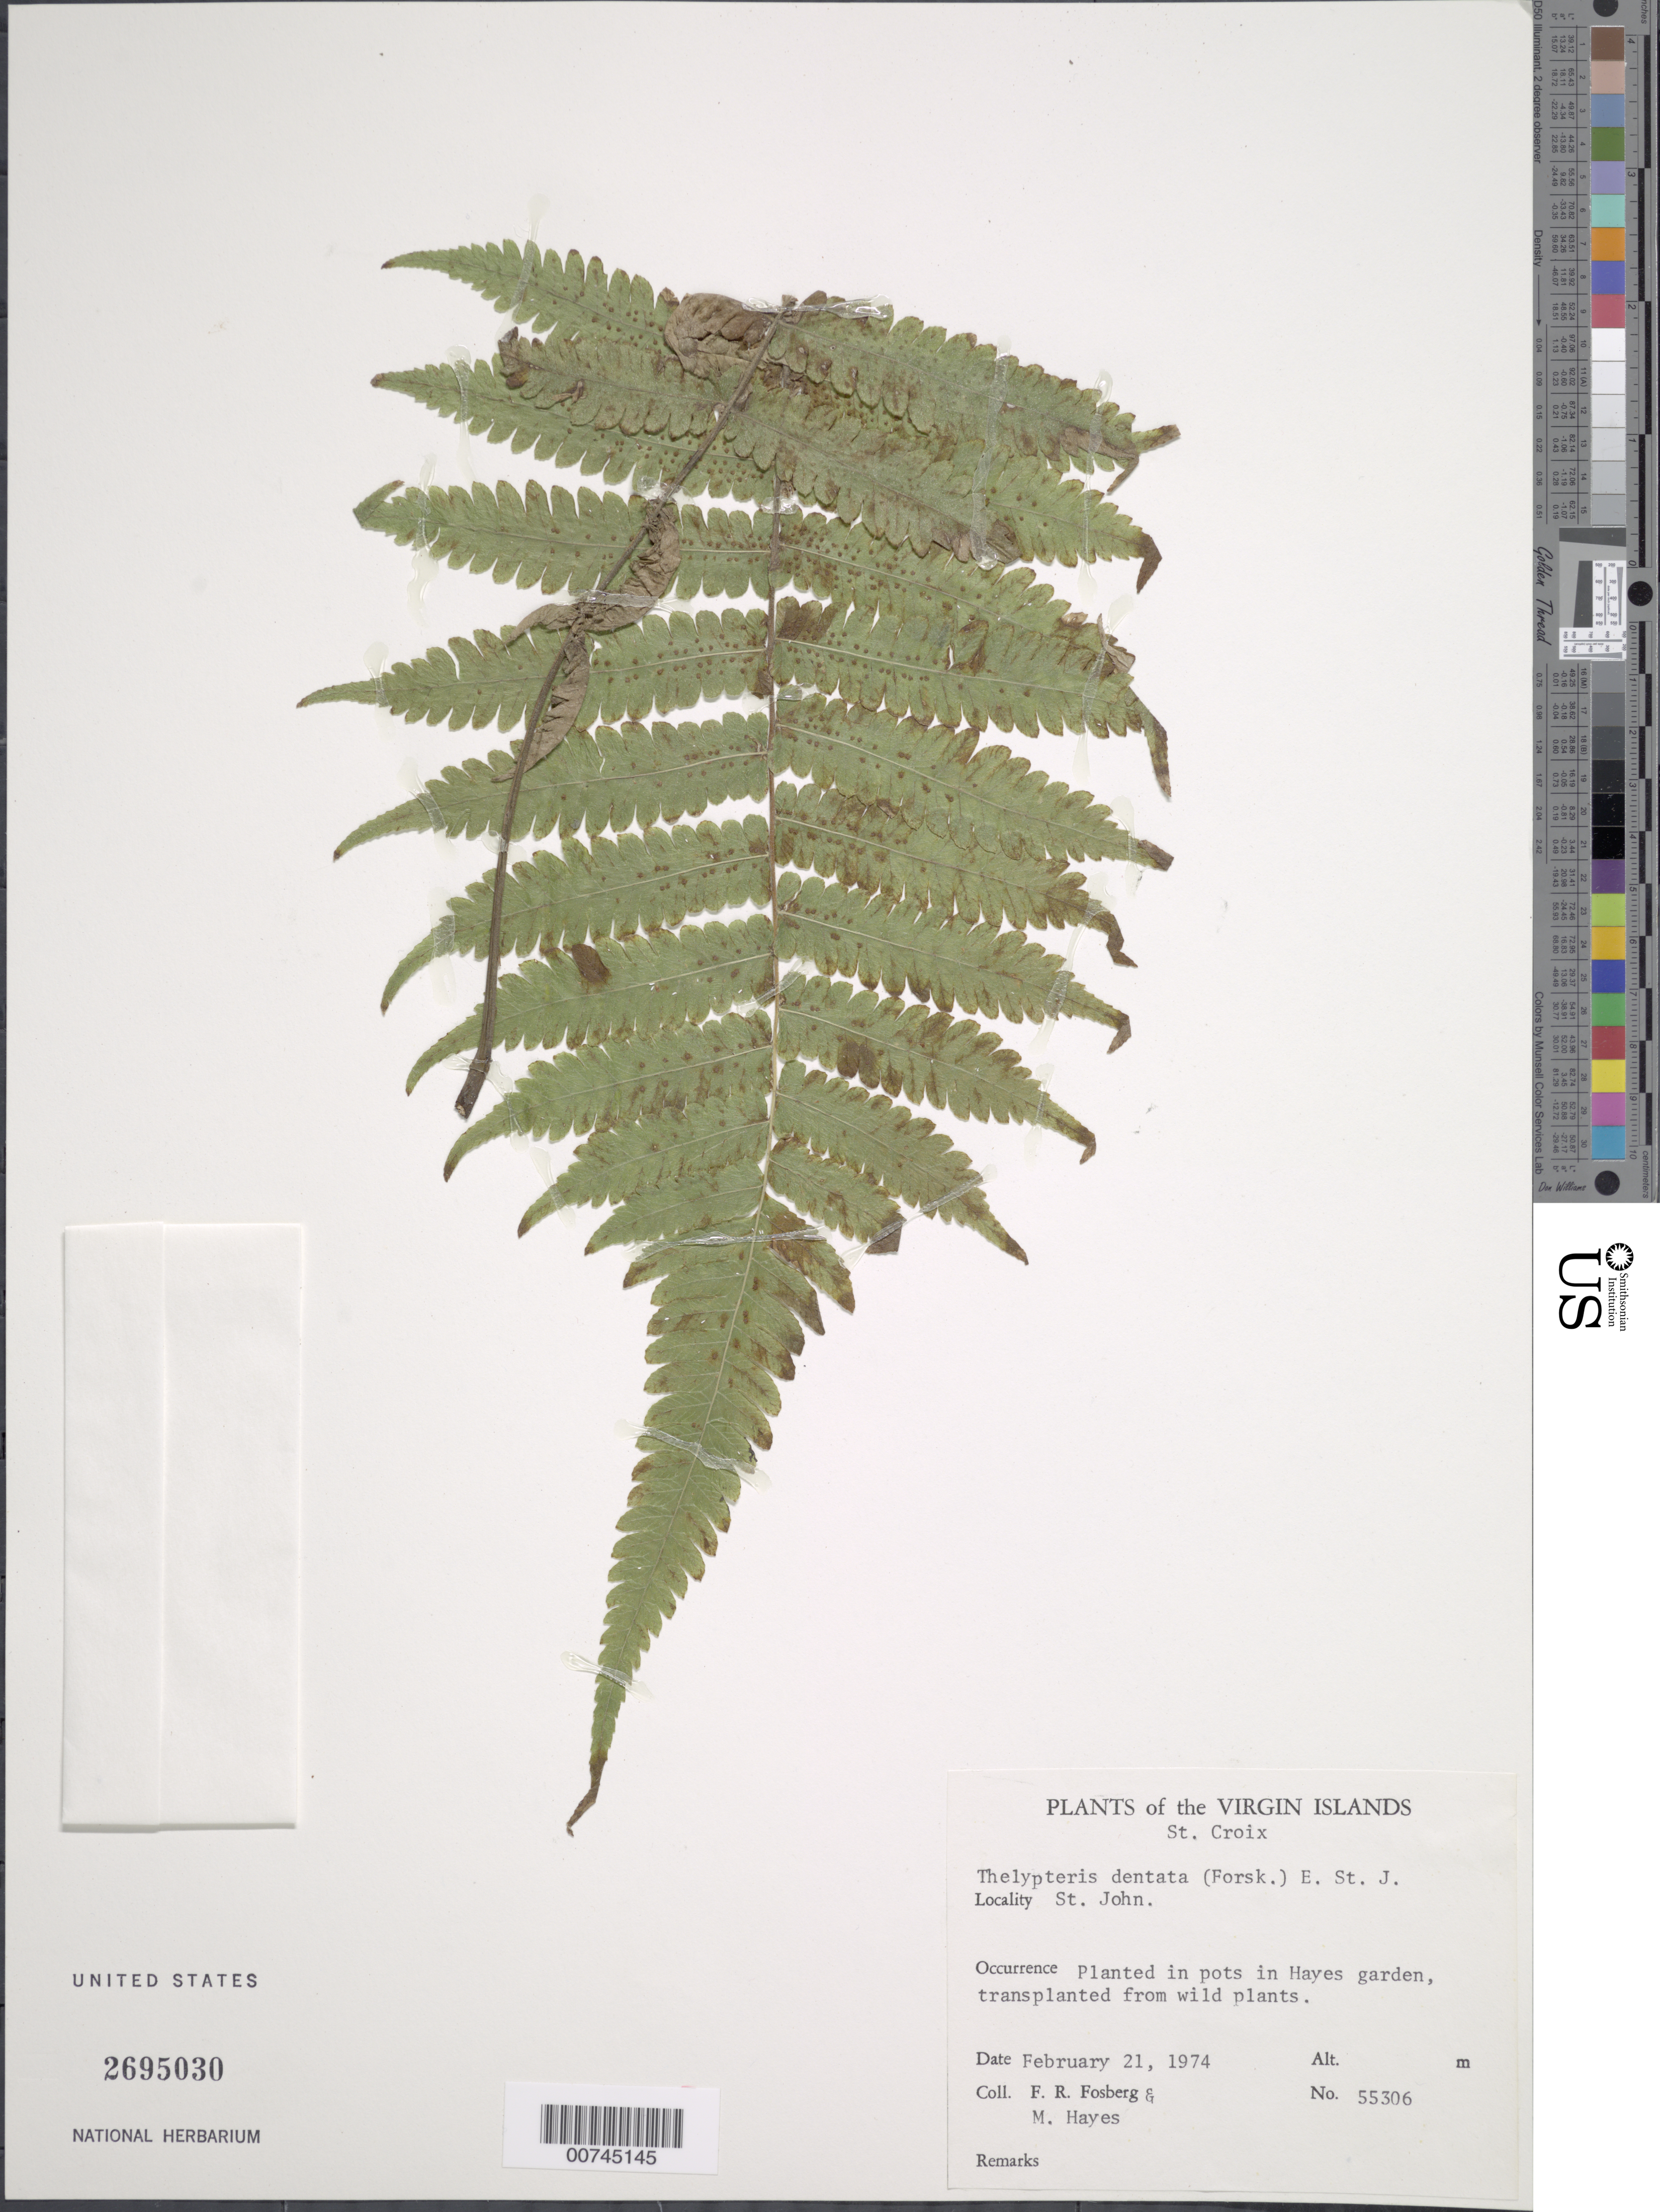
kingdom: Plantae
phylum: Tracheophyta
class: Polypodiopsida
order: Polypodiales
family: Thelypteridaceae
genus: Christella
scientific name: Christella dentata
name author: (Forssk.) Brownsey & Jermy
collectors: F. R. Fosberg & M. Hayes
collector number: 55306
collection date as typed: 21 Feb 1974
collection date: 1974-02-21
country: U.S. Virgin Islands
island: St. John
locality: Planted in pots in Hayes garden, transplanted from wild plants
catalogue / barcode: US 2695030